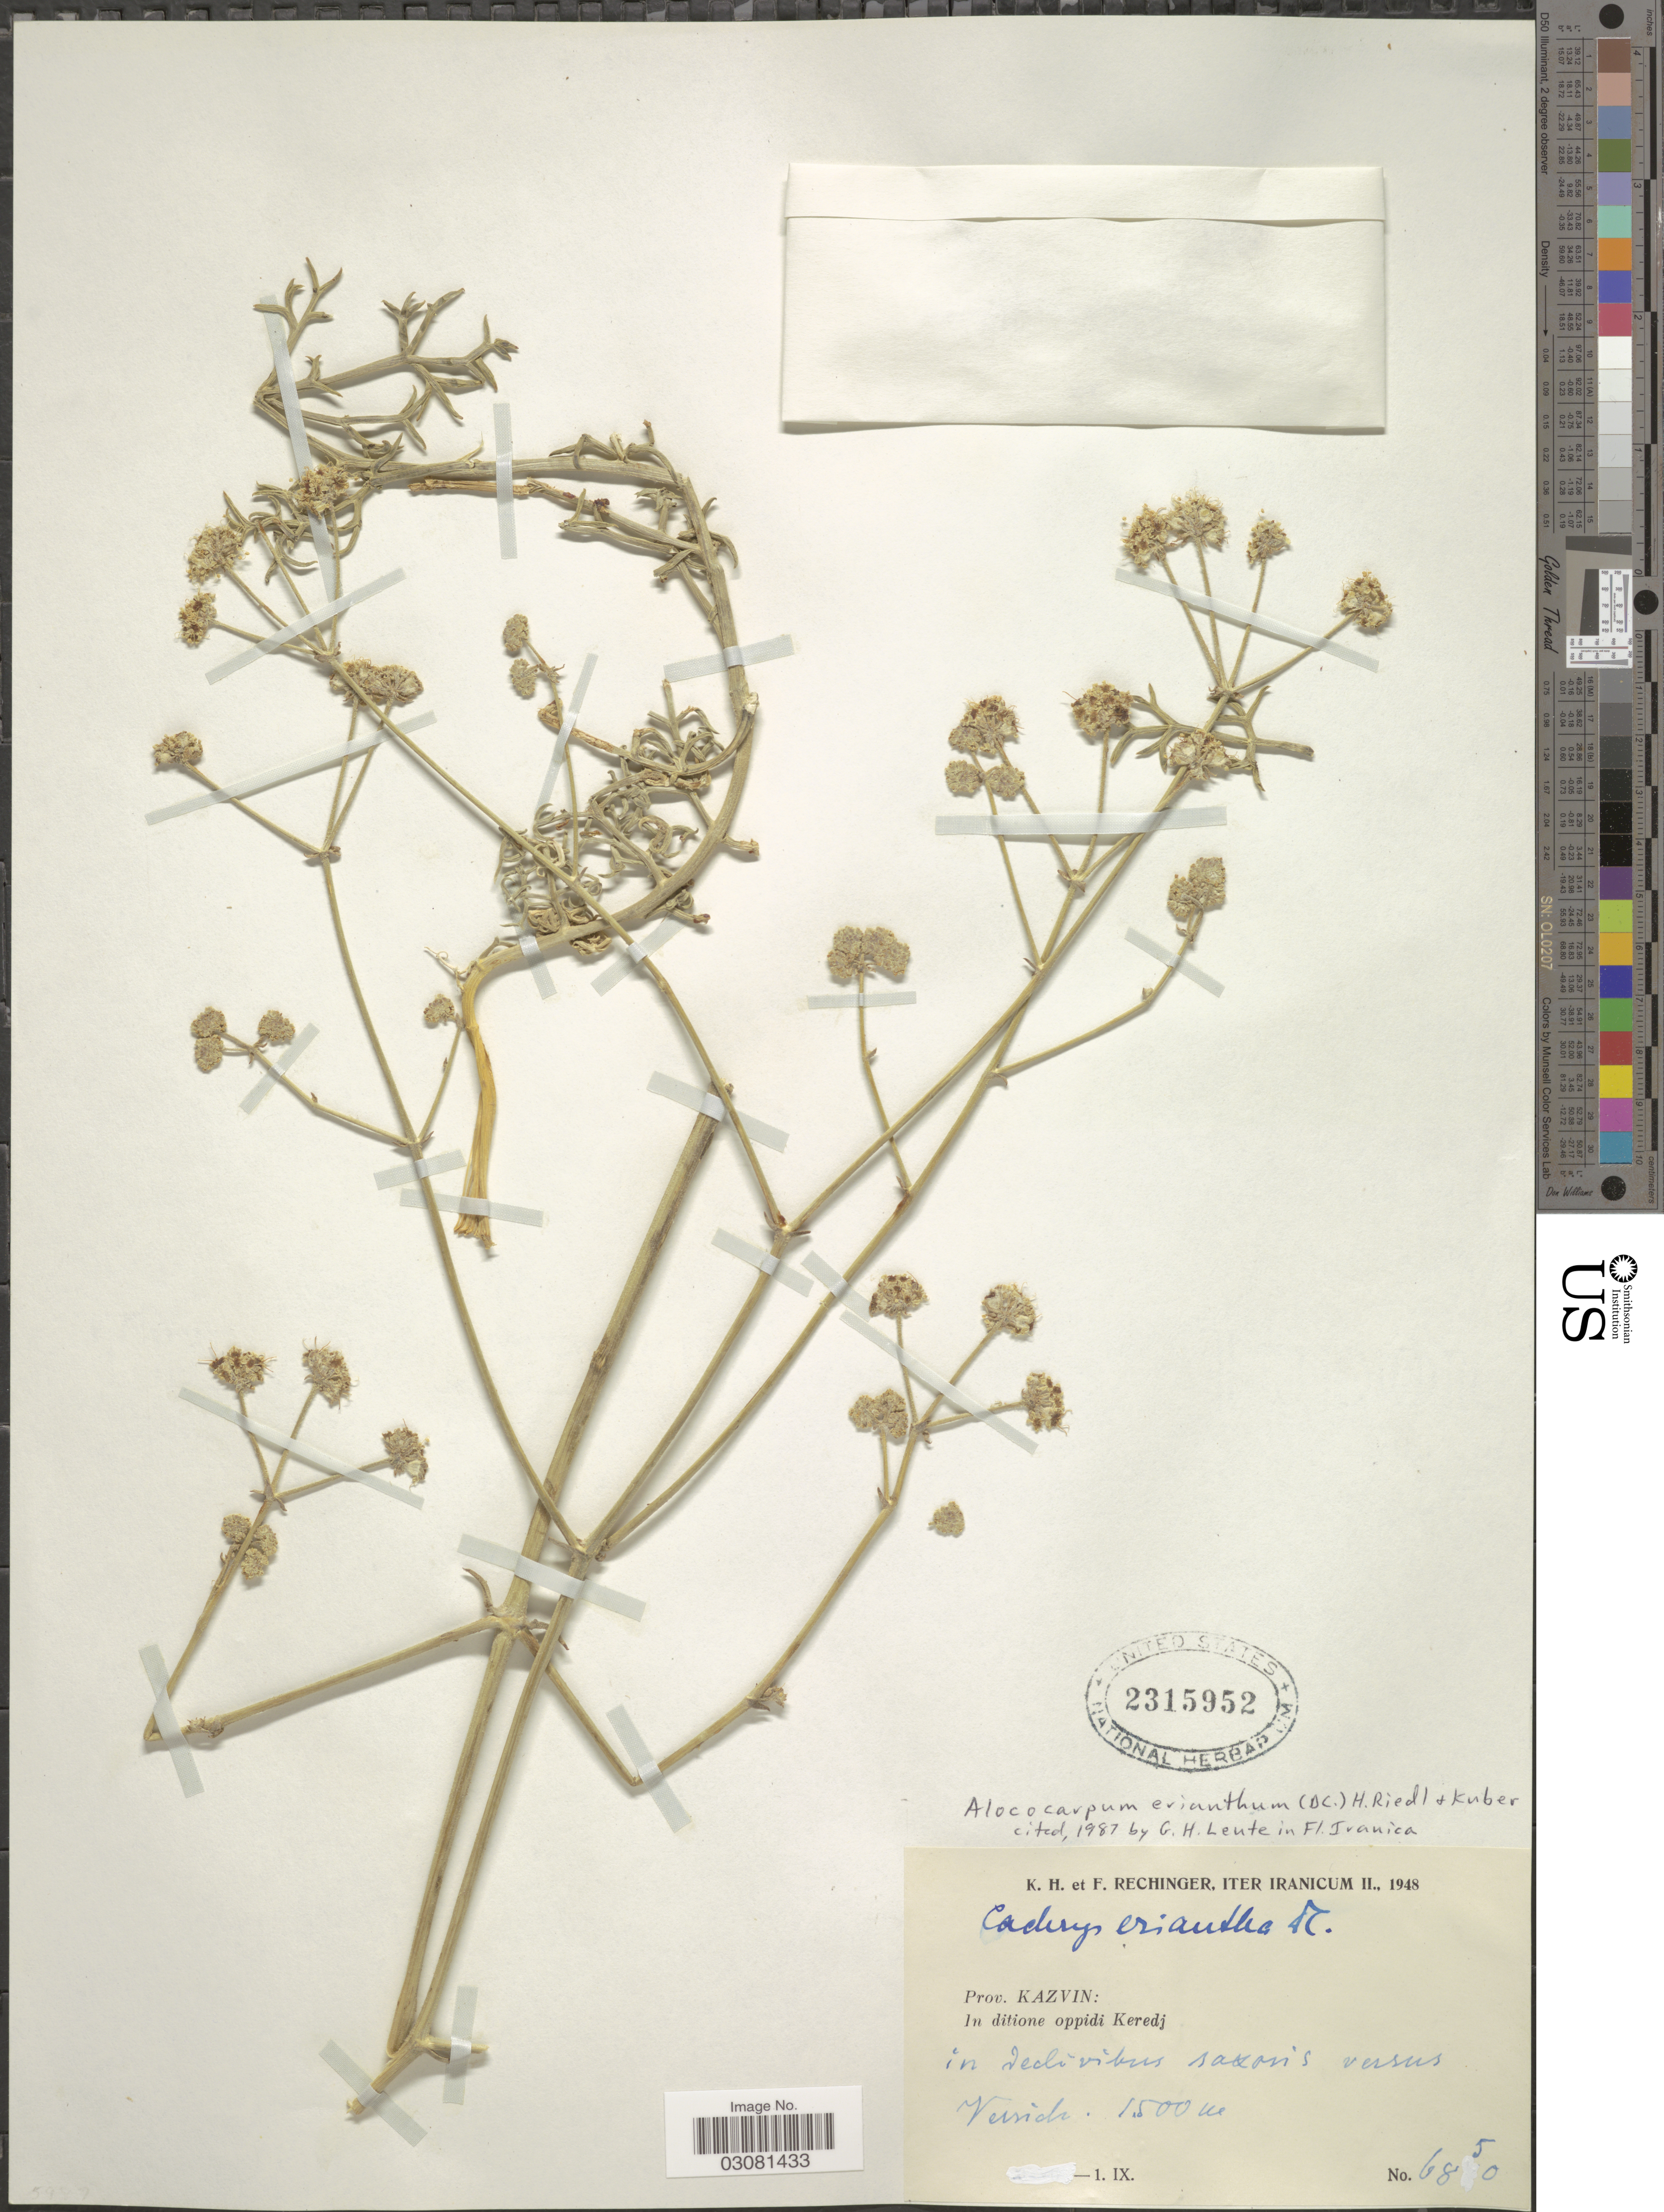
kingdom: Plantae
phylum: Tracheophyta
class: Magnoliopsida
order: Apiales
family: Apiaceae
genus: Alococarpum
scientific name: Alococarpum erianthum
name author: (DC.) Riedl & Kuber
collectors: K. H. Rechinger & F. Rechinger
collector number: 6850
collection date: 1948-09-01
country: Iran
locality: Prov. Kazvin: In ditione oppidi Keredj in declivibus saxonis versus Verridi [interpreted].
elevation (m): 1500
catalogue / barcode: US 2315952